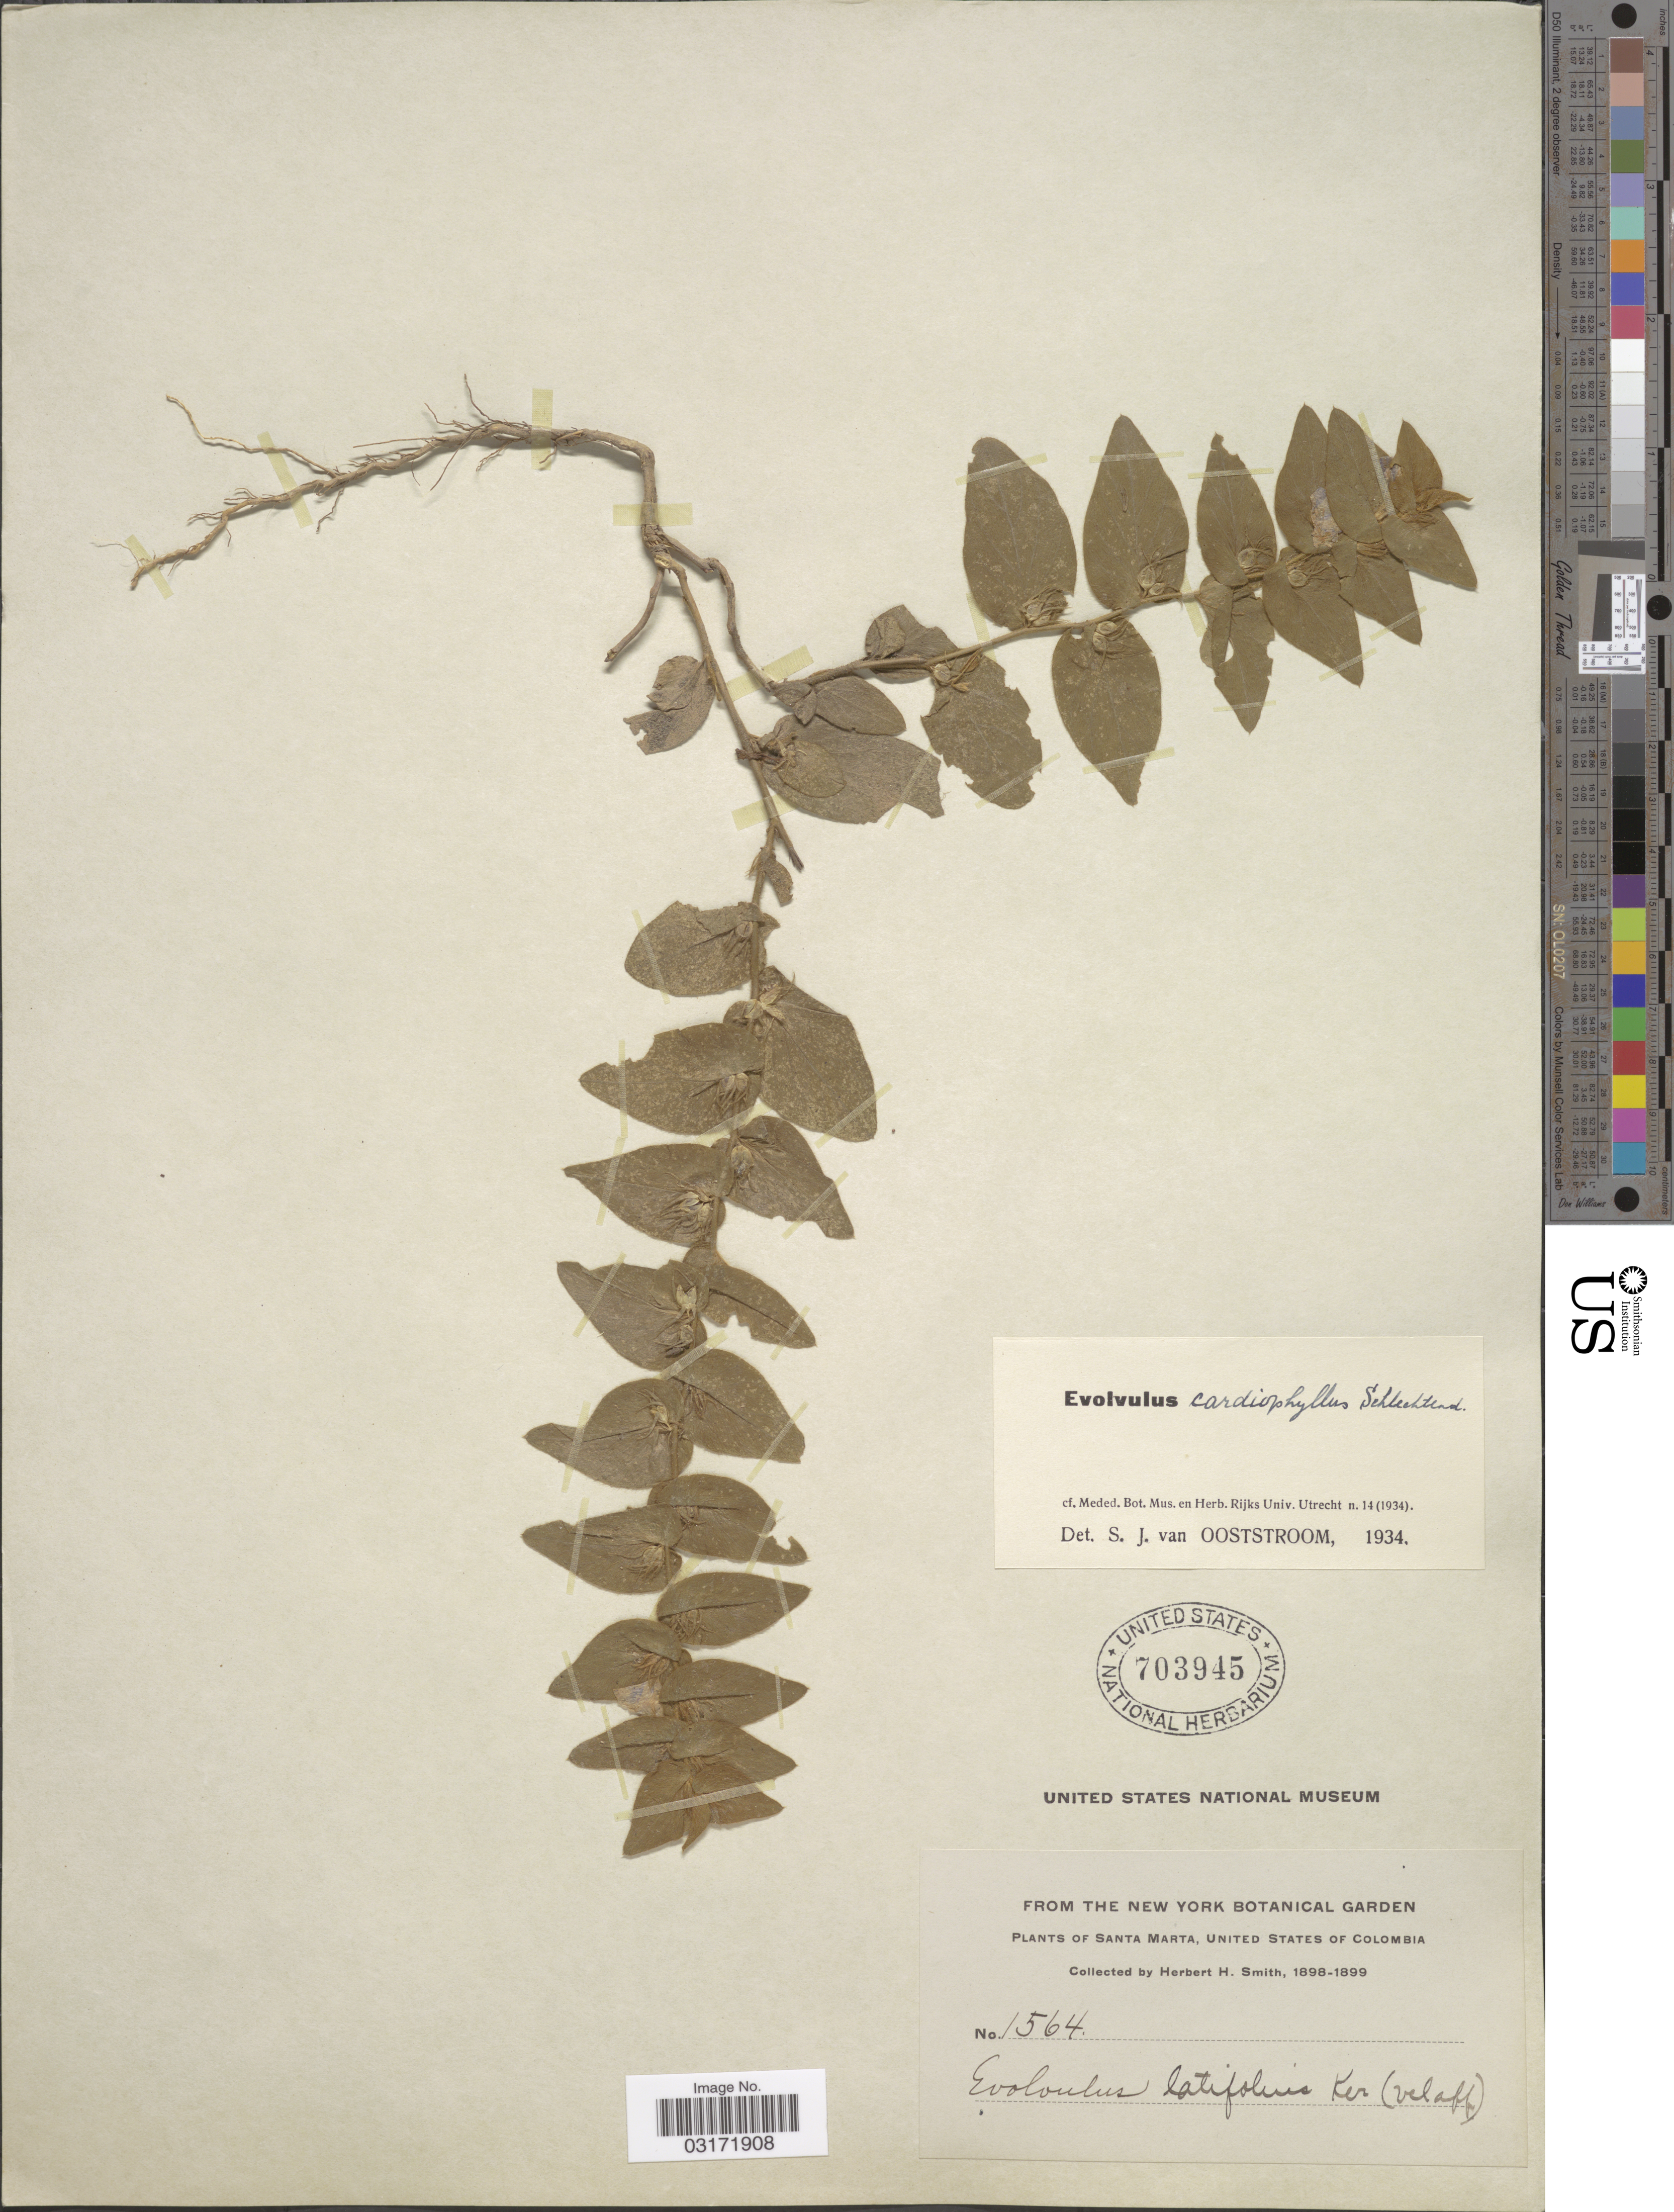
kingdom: Plantae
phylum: Tracheophyta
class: Magnoliopsida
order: Solanales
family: Convolvulaceae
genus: Evolvulus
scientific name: Evolvulus cardiophyllus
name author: Schltdl.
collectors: Herbert H. Smith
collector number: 1564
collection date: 1898/1899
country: Colombia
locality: Santa Marta, United States of Colombia.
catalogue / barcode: US 703945